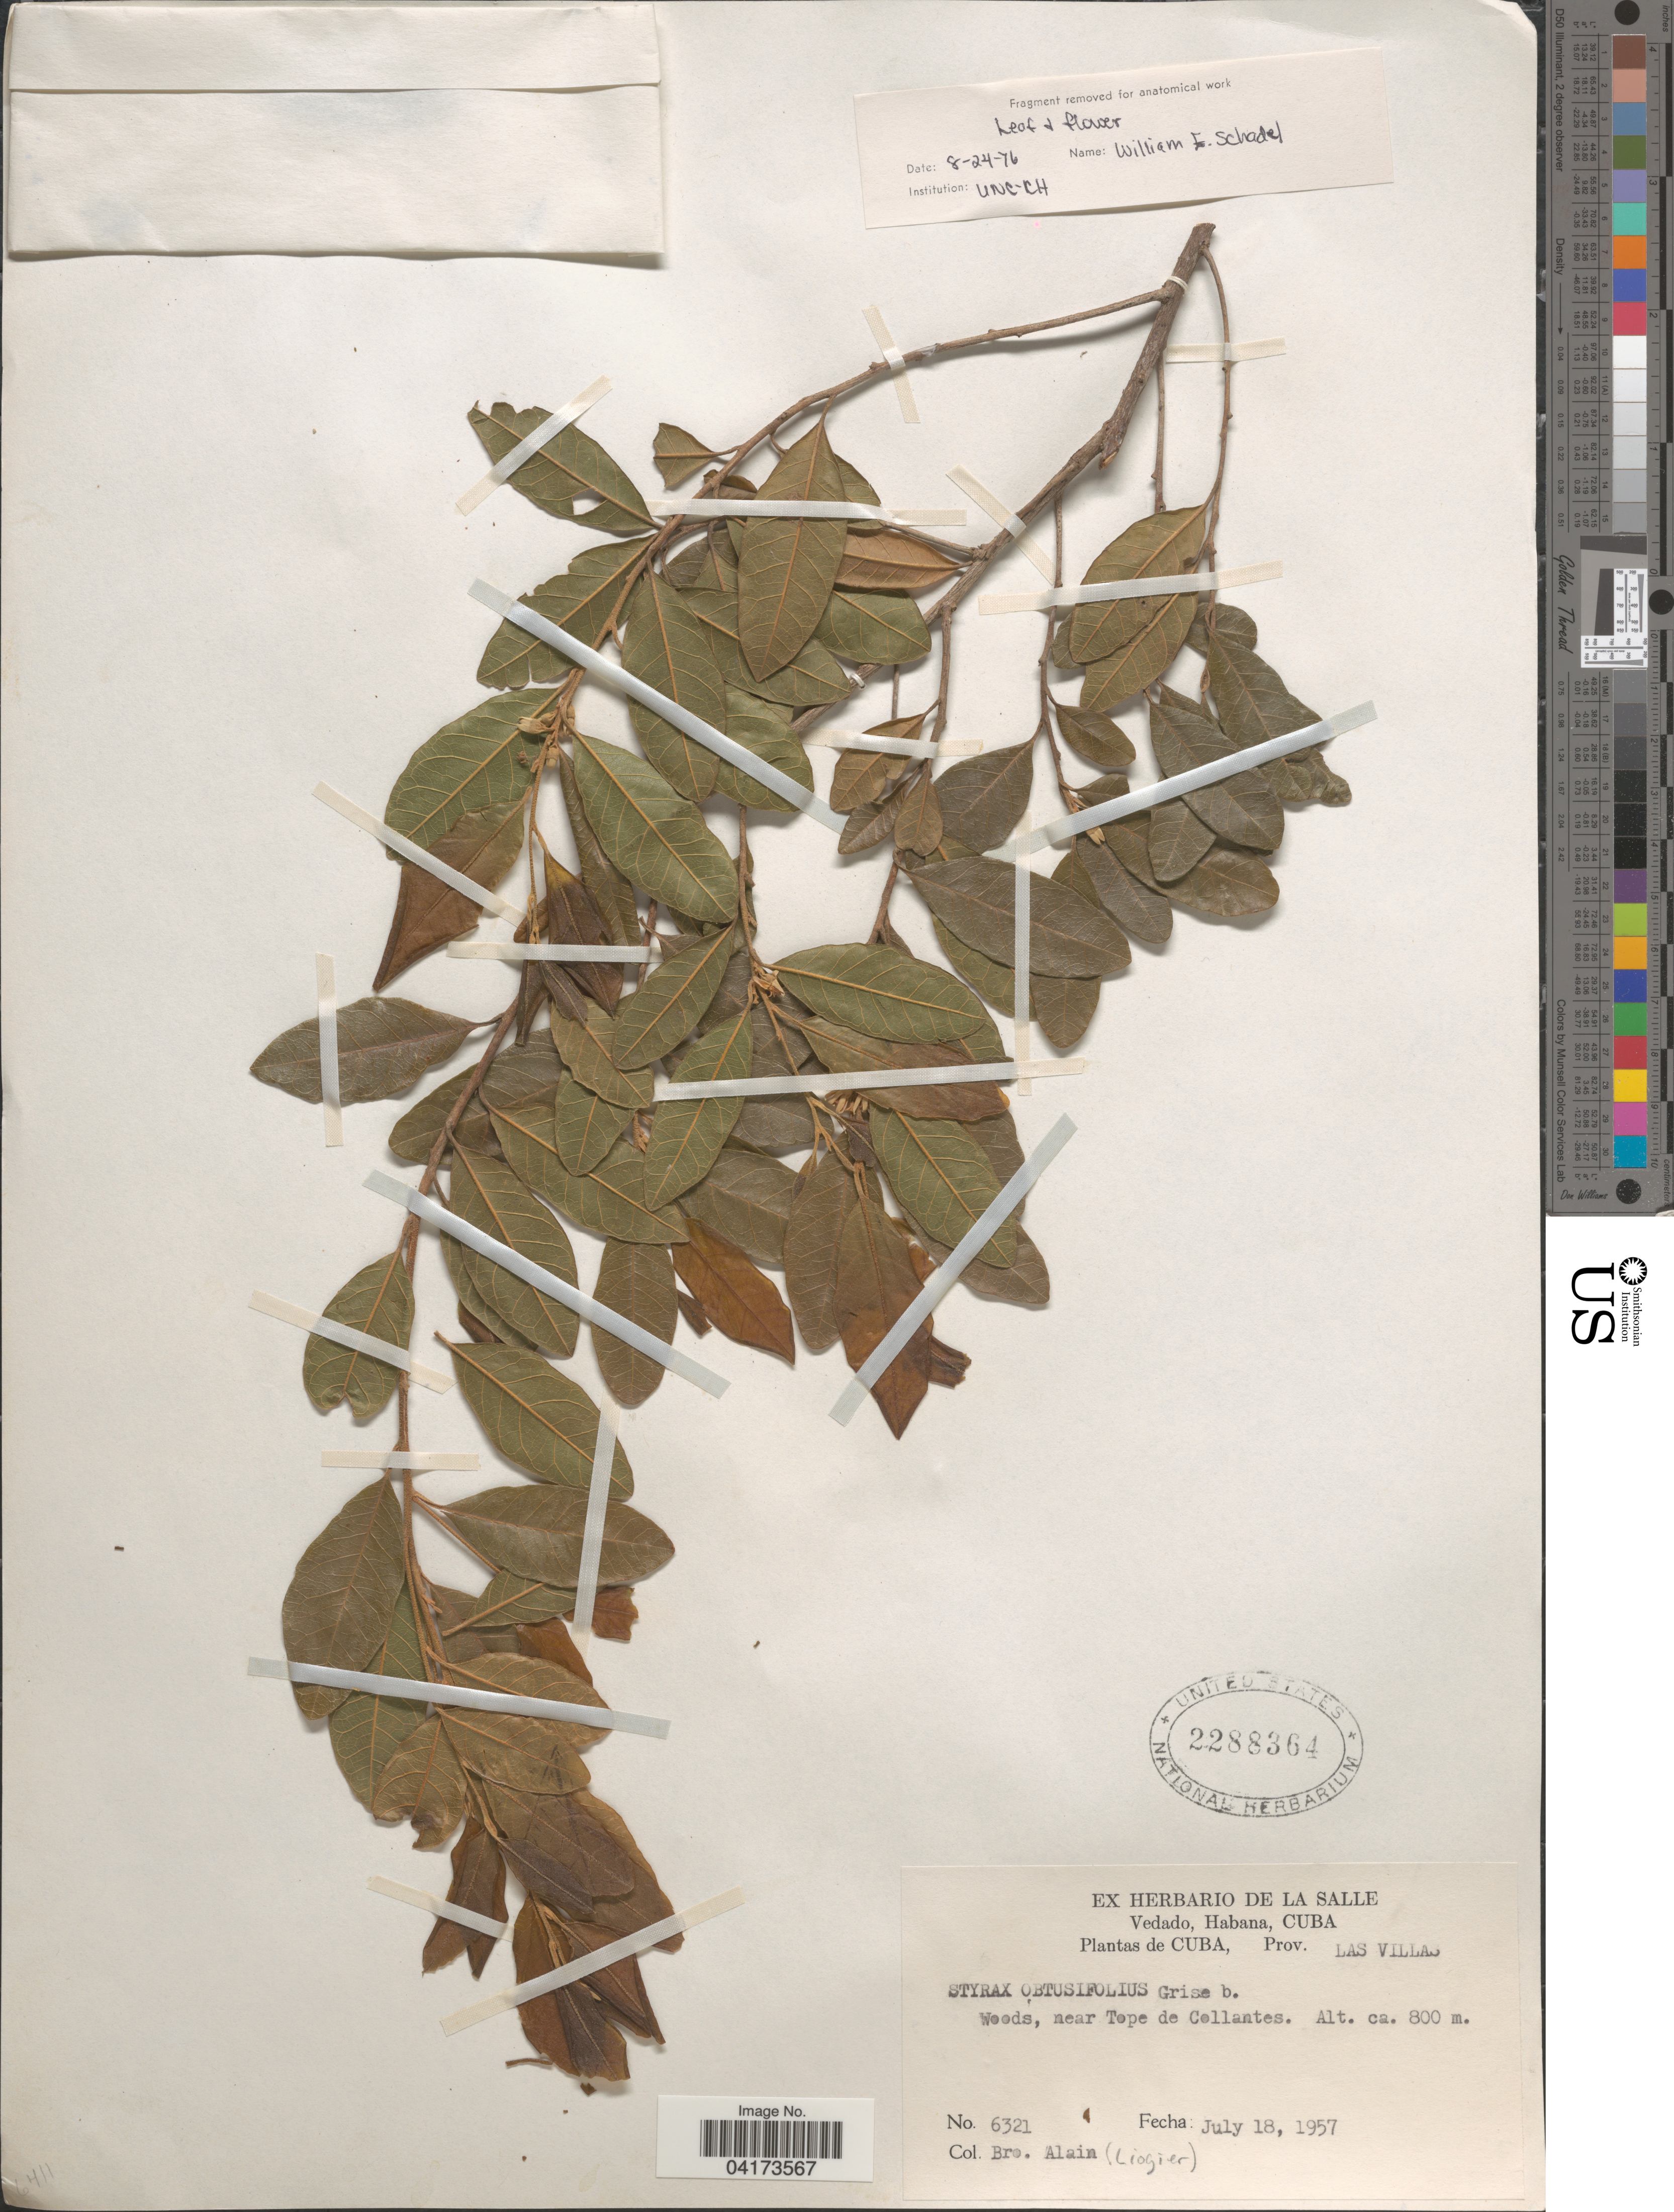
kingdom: Plantae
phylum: Tracheophyta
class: Magnoliopsida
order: Ericales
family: Styracaceae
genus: Styrax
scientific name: Styrax obtusifolius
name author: Griseb.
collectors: Alain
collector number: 6321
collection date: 1957-07-18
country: Cuba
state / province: Las Villas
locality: Woods, near Tope de Collantes.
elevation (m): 800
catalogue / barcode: US 2288364